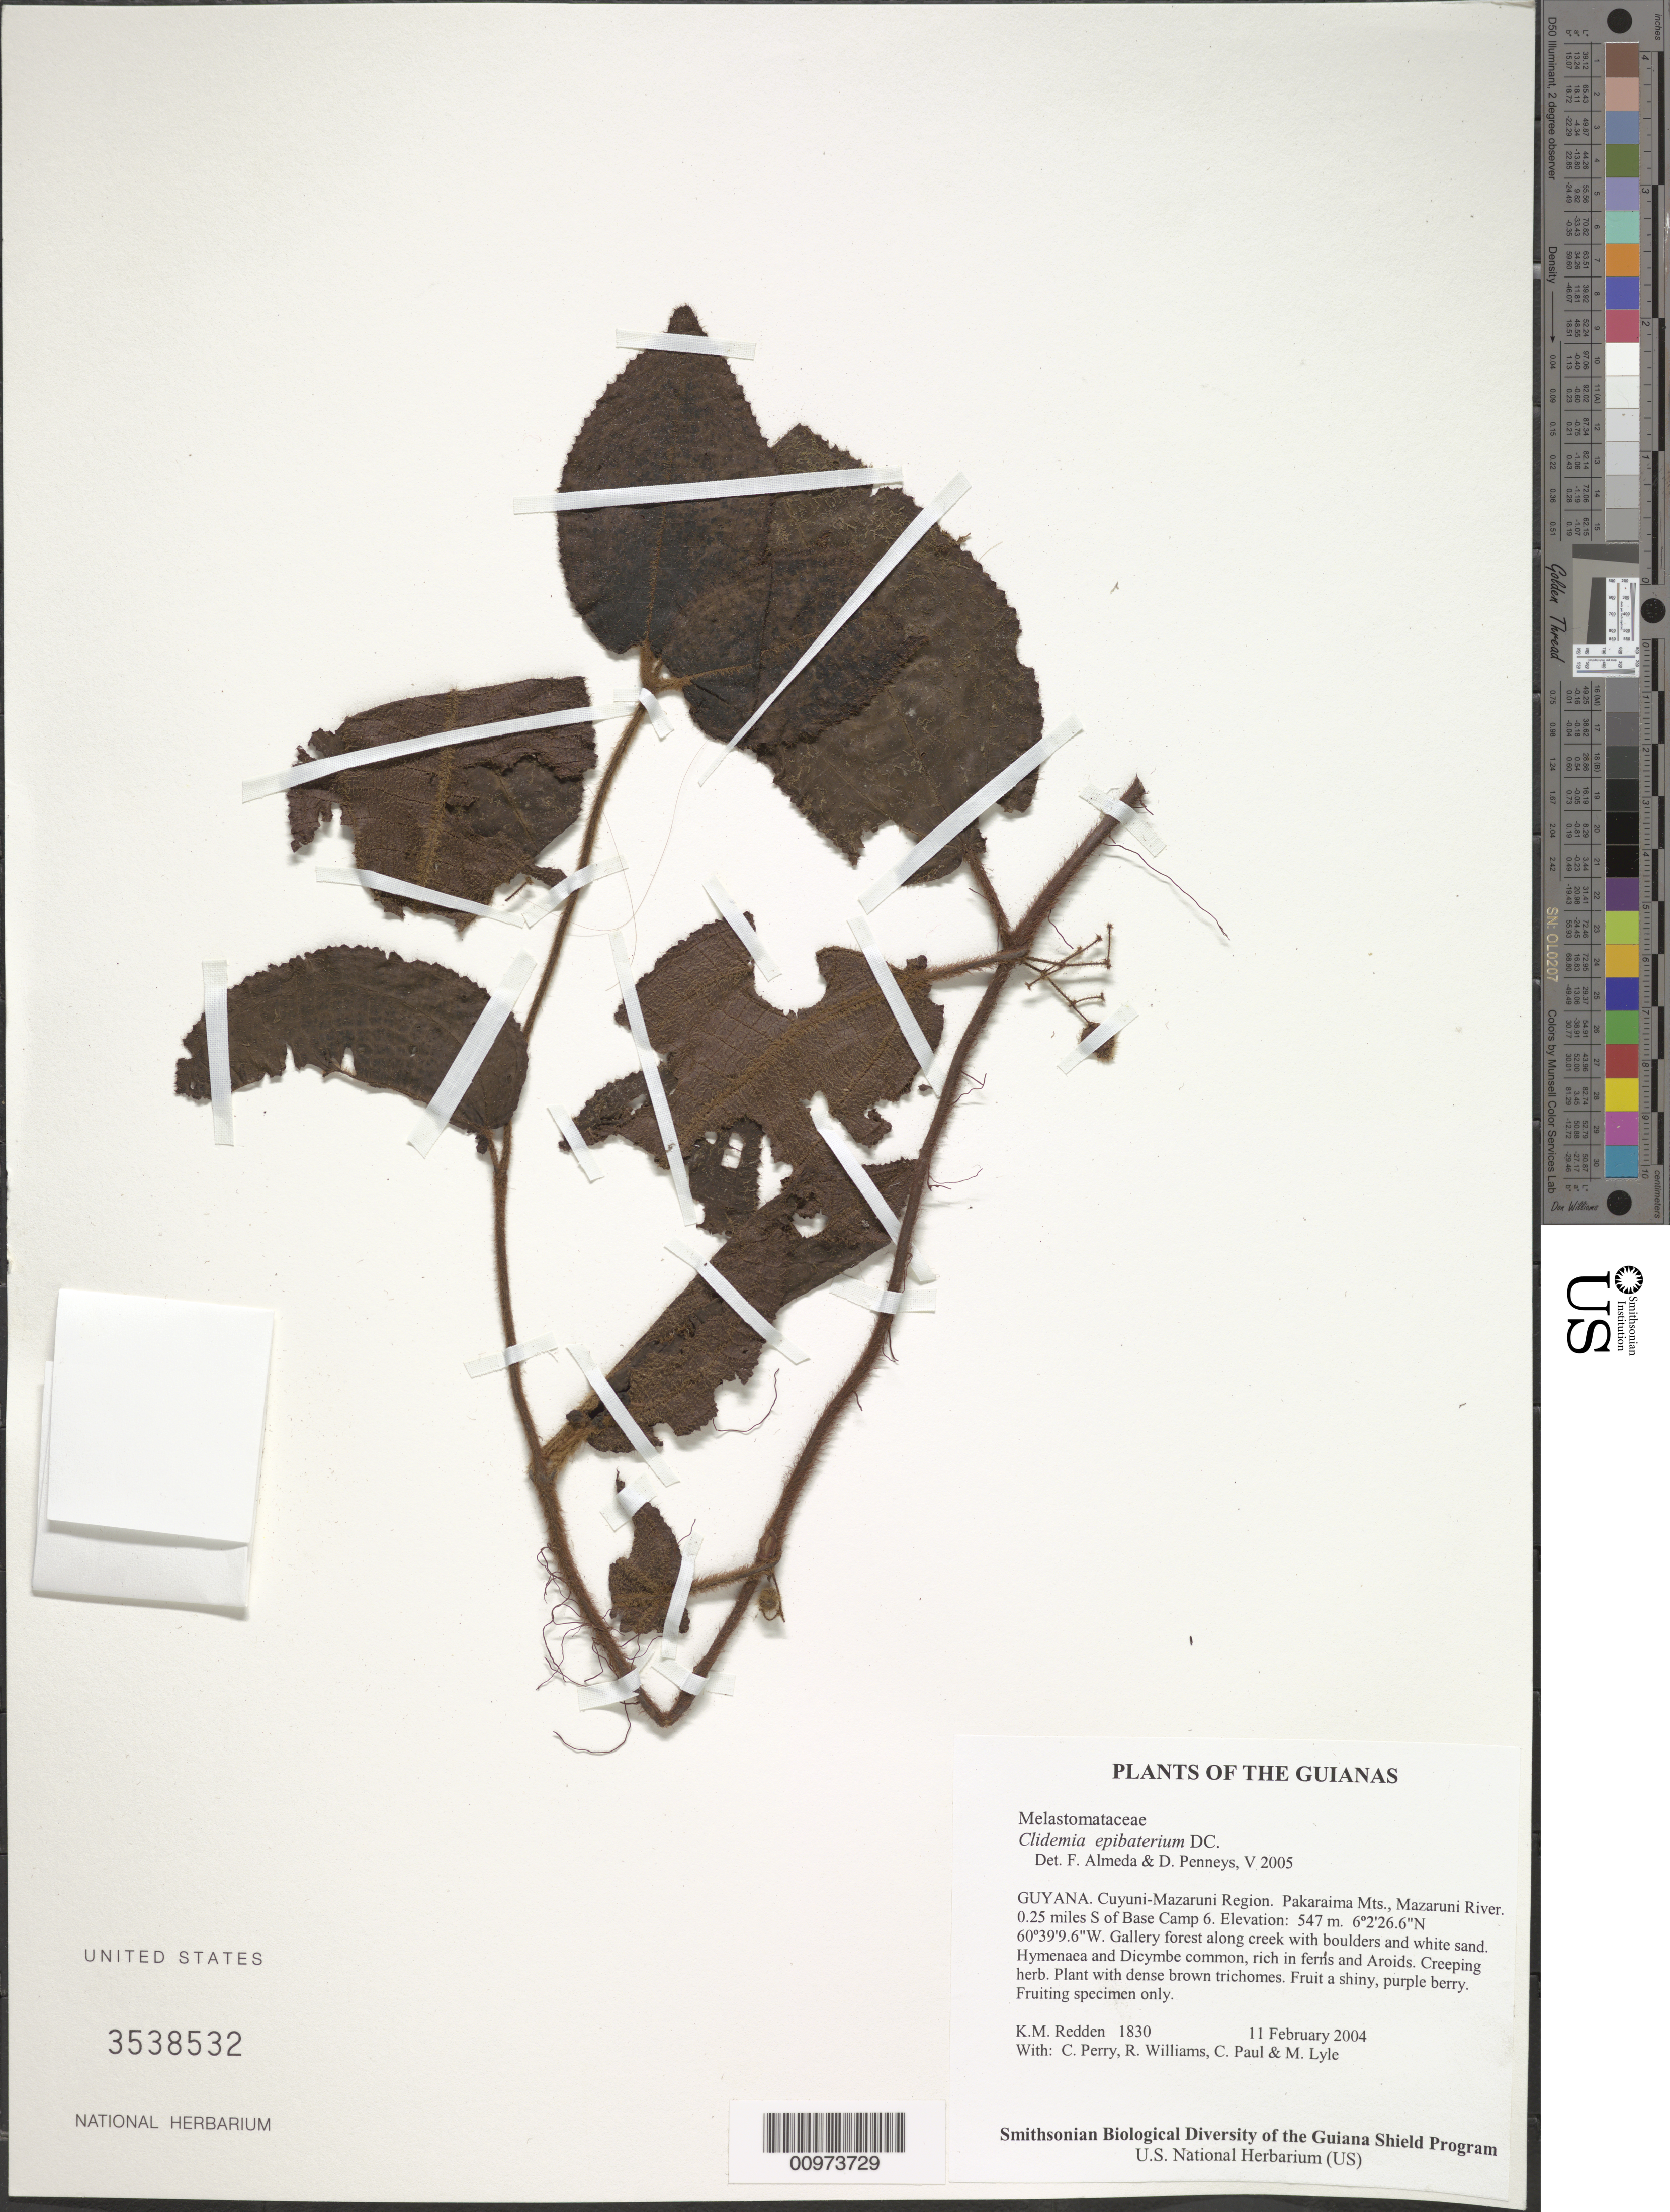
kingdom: Plantae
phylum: Tracheophyta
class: Magnoliopsida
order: Myrtales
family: Melastomataceae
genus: Clidemia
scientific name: Clidemia epibaterium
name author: DC.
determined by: Almeda, F.; Penneys, D. S.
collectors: K. M. Redden, C. Perry, R. Williams, C. Paul & M. Lyle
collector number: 1830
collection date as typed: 11 February 2004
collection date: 2004-02-11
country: Guyana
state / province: Cuyuni-Mazaruni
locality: Pakaraima Mts., Mazaruni River. 0.25 miles S of Base Camp 6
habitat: Gallery forest along creek with boulders and white sand. Hymenaea and Dicymbe common, rich in ferns and aroids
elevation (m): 547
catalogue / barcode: US 3538532